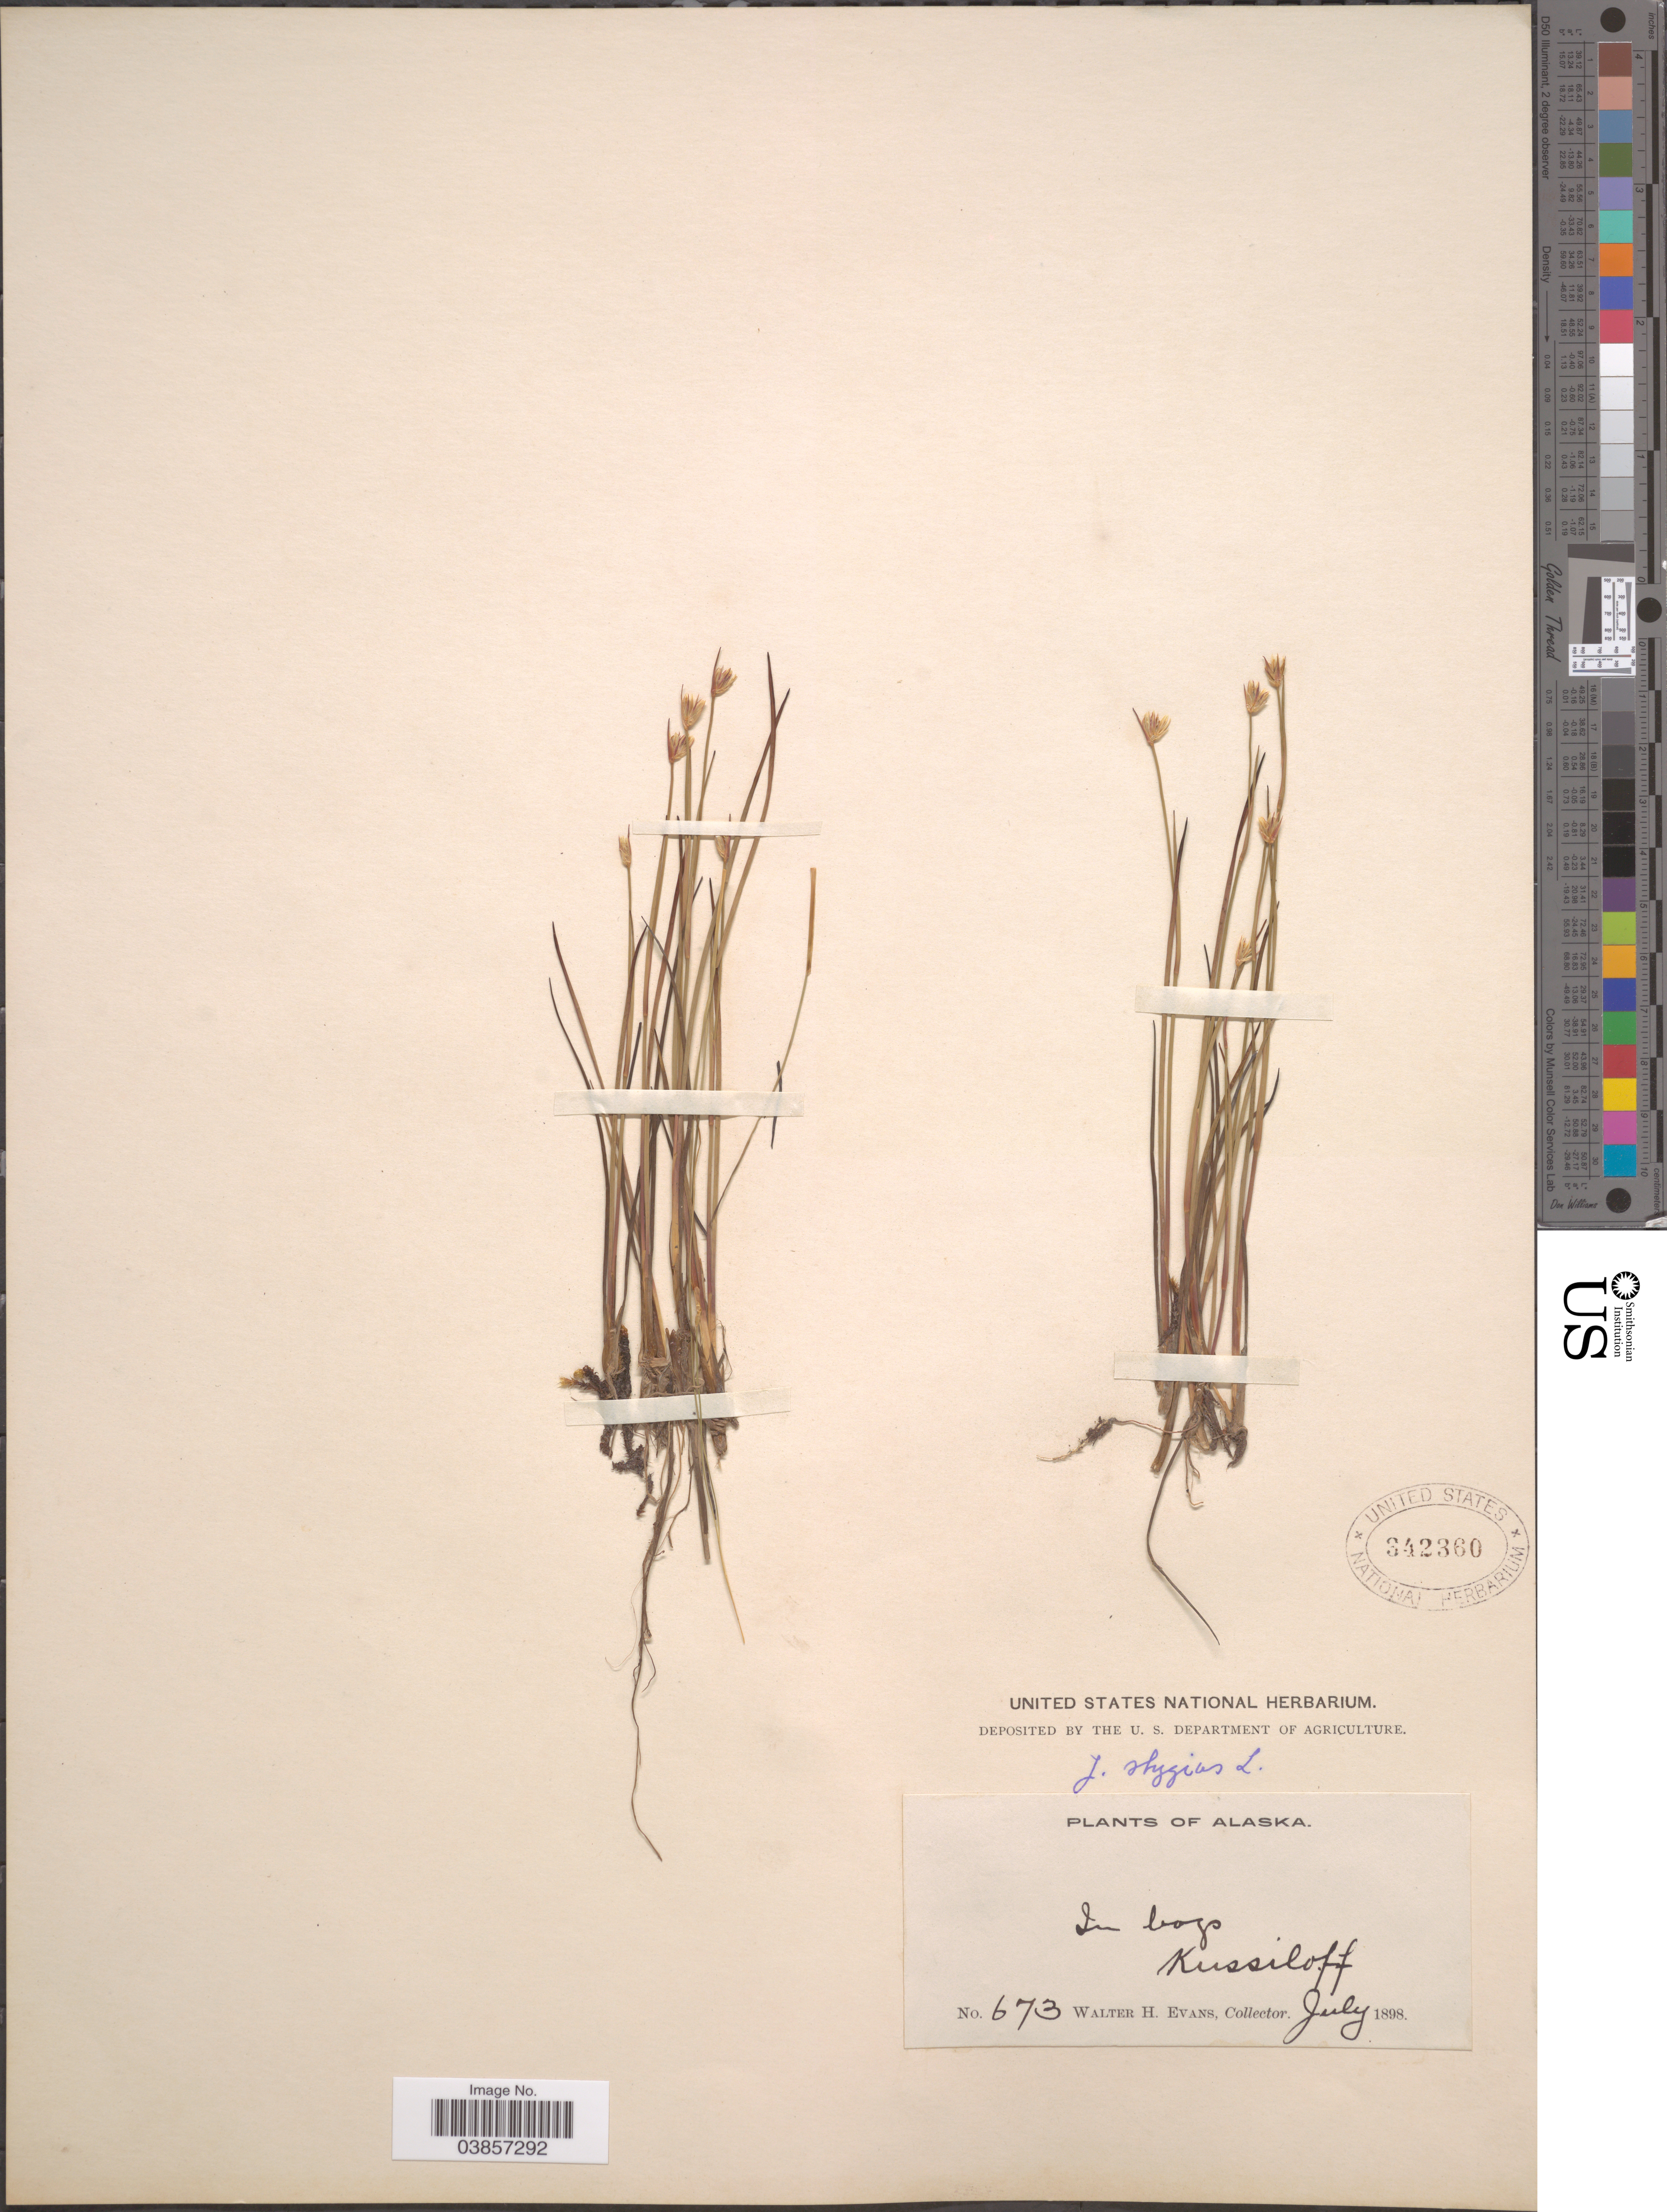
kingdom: Plantae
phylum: Tracheophyta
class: Liliopsida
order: Poales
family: Juncaceae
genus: Juncus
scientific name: Juncus stygius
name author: L.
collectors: W. H. Evans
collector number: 673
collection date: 1898-07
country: United States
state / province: Alaska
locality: Kussiloff.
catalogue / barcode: US 342360